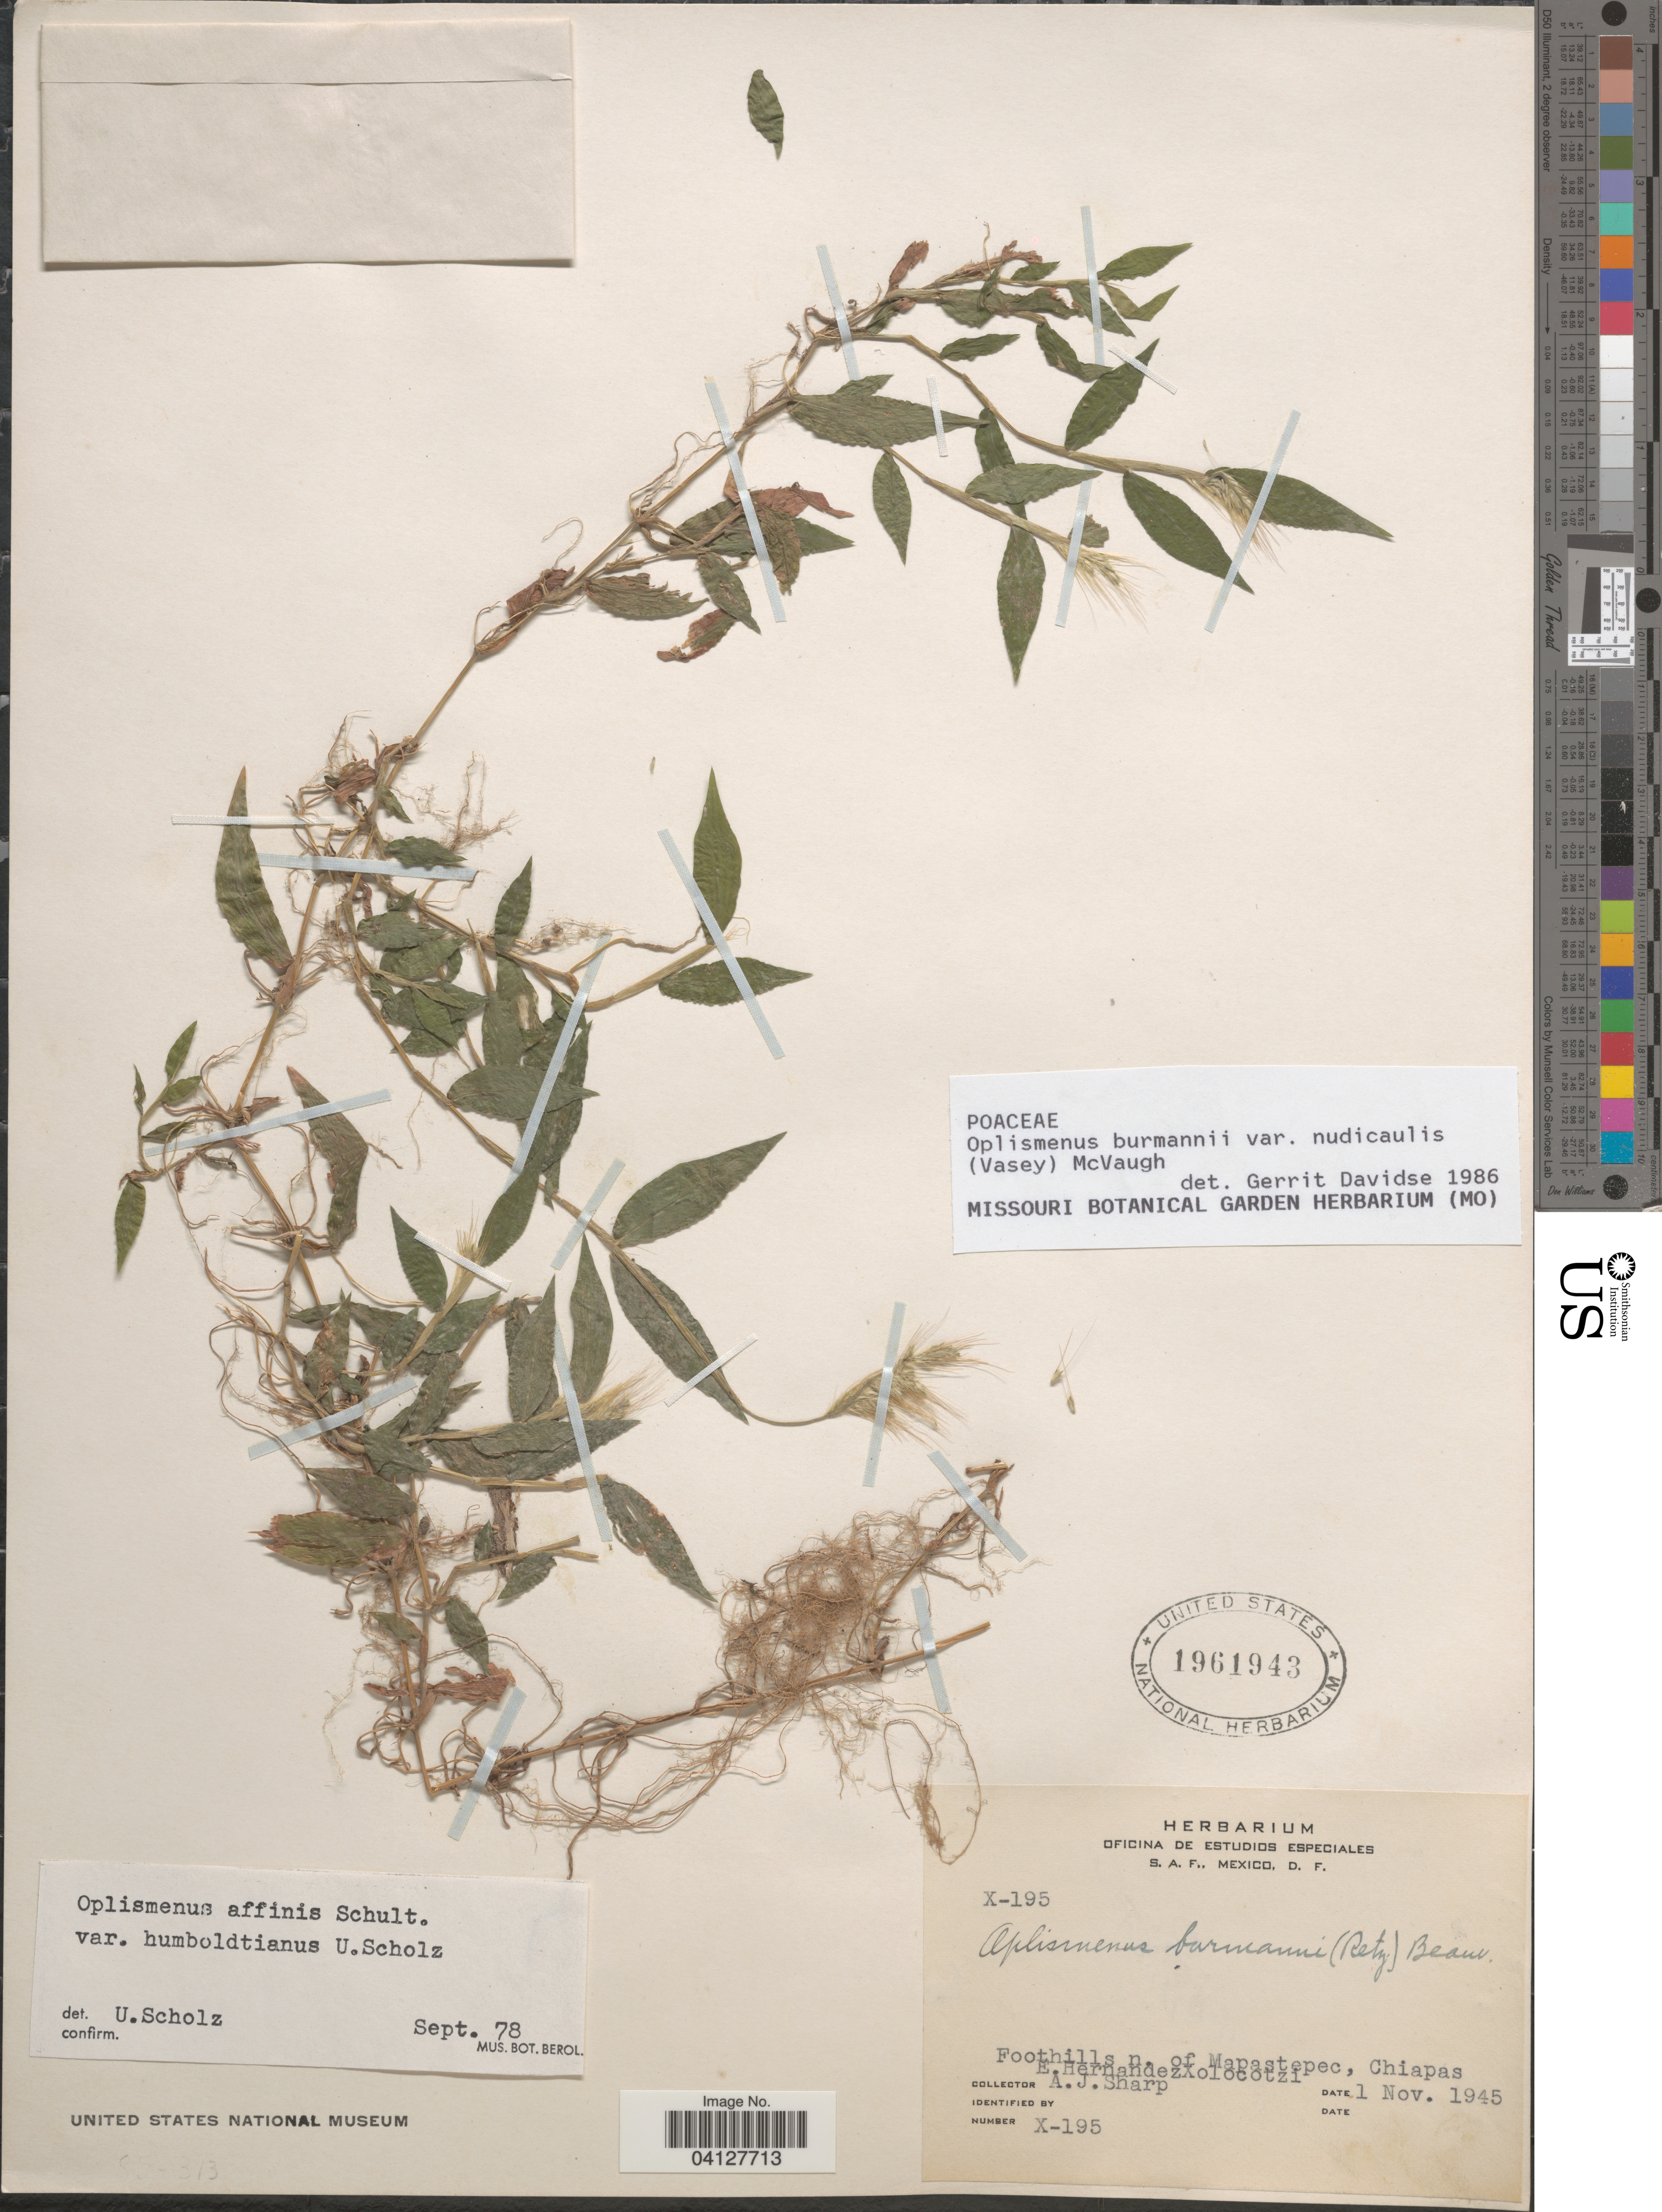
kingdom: Plantae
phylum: Tracheophyta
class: Liliopsida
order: Poales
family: Poaceae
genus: Oplismenus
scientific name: Oplismenus burmannii var. nudicaulis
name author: (Vasey) McVaugh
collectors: E. I. Hernández-X. & A. J. Sharp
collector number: X-195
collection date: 1945-11-01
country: Mexico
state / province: Chiapas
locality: Foothills n. of Mapastepec.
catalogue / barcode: US 1961943